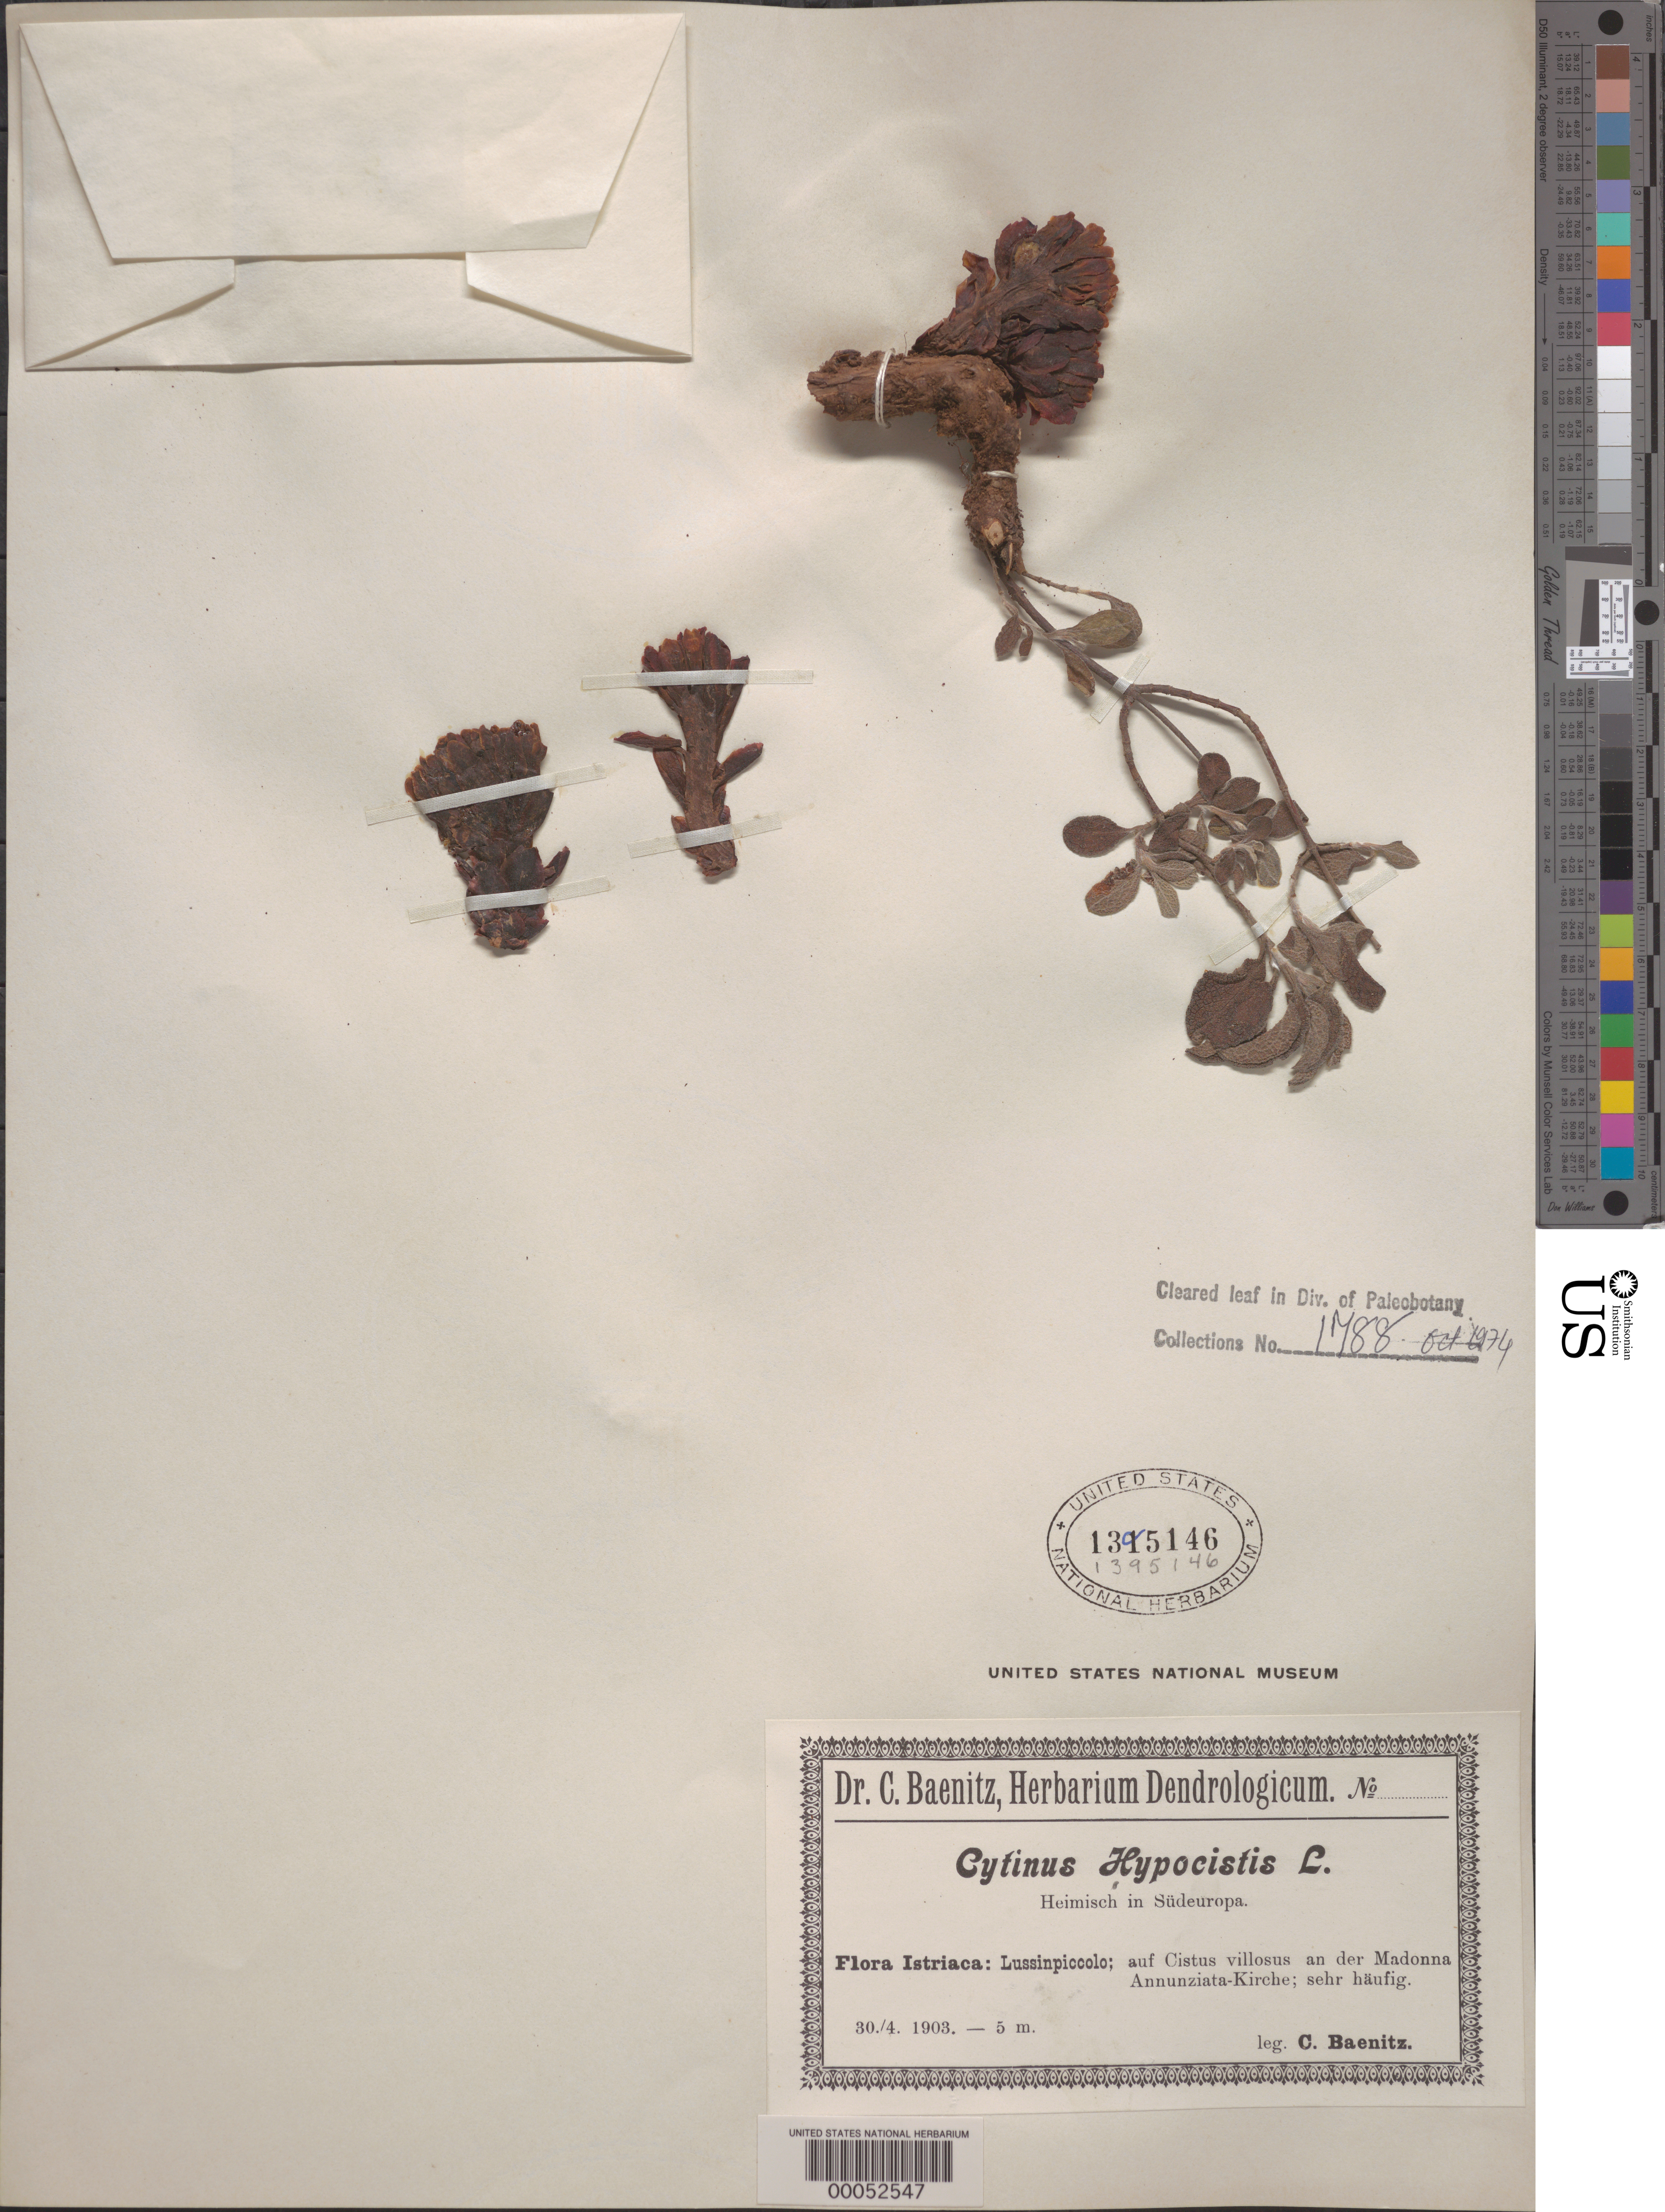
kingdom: Plantae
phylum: Tracheophyta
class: Magnoliopsida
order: Malvales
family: Cytinaceae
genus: Cytinus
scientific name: Cytinus hypocystis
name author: (L.) L.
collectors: C. G. Baenitz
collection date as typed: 30 Apr 1903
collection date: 1903-04-30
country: Croatia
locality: Lussinpiccolo; auf cistus villosus an der madonna annunziata-kirche; sehr haufig. Istrian Peninsula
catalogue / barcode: US 1395146